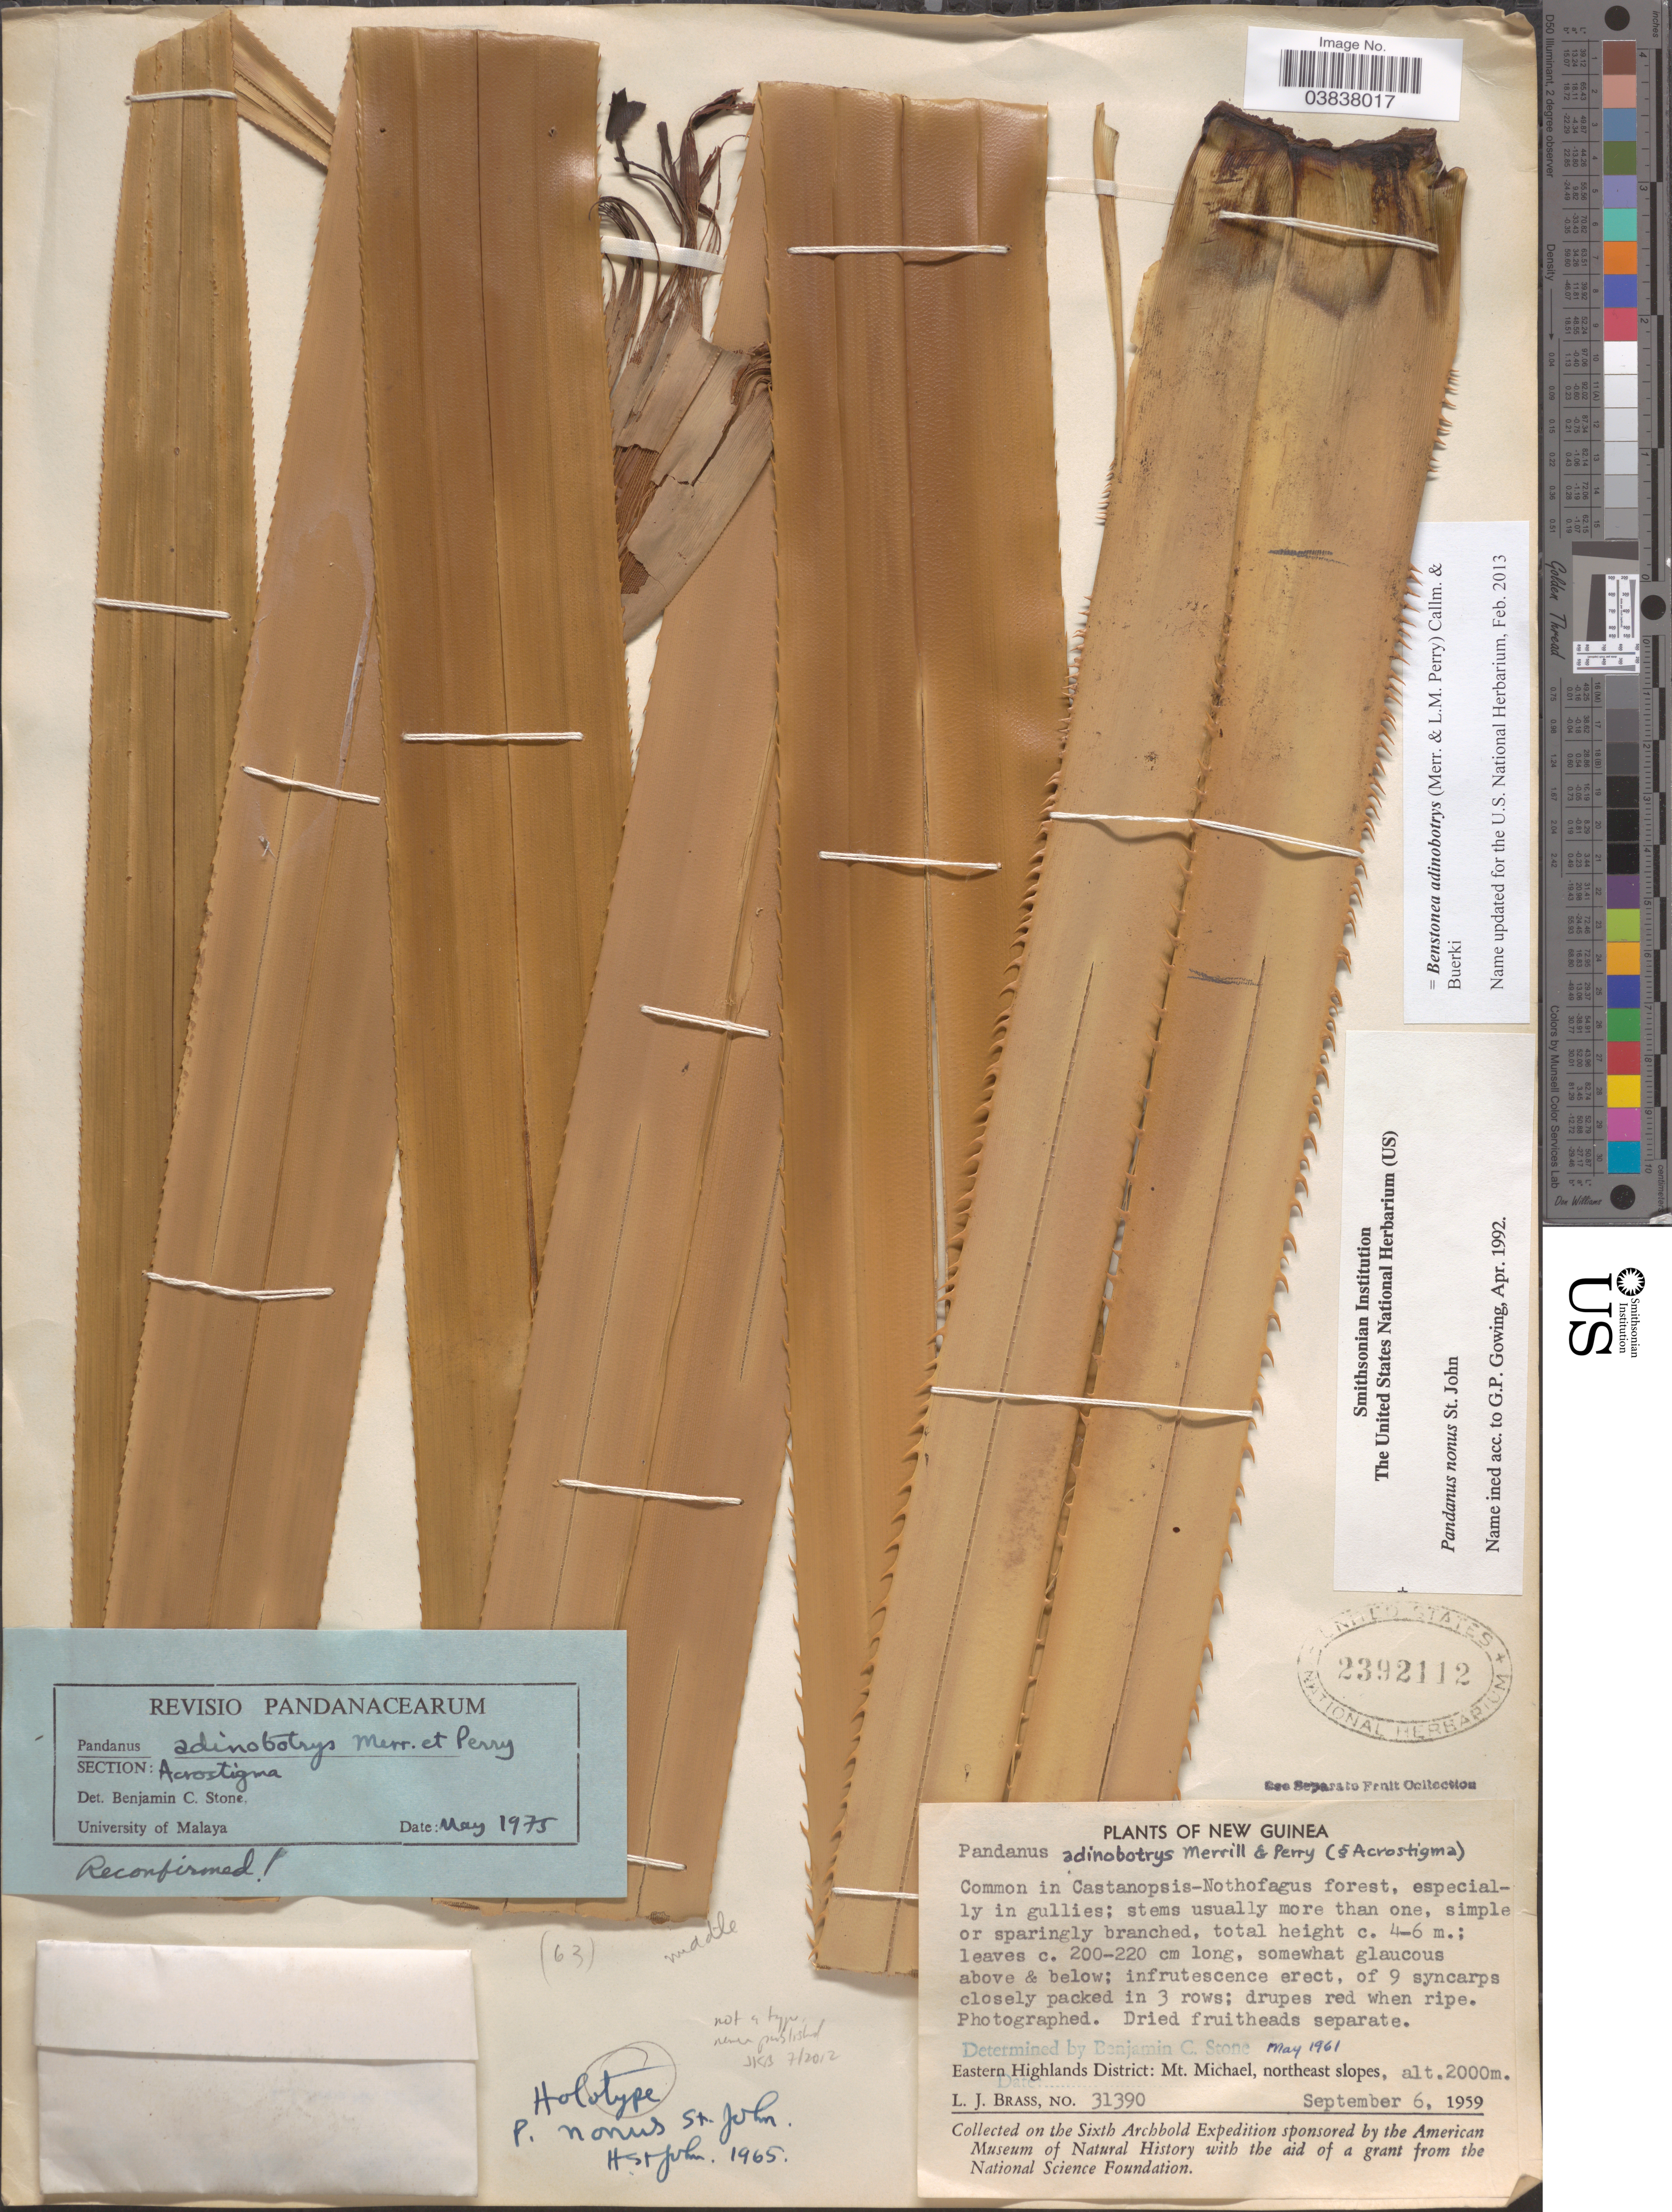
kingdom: Plantae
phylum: Tracheophyta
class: Liliopsida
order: Pandanales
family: Pandanaceae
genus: Benstonea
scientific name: Benstonea adinobotrys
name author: (Merr. & L.M. Perry) Callm. & Buerki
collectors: L. J. Brass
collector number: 31390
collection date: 1959-09-06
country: Papua New Guinea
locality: New Guinea. Eastern Highlands District: Mt. Michael, northeast slopes.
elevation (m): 2000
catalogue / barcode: US 2392112